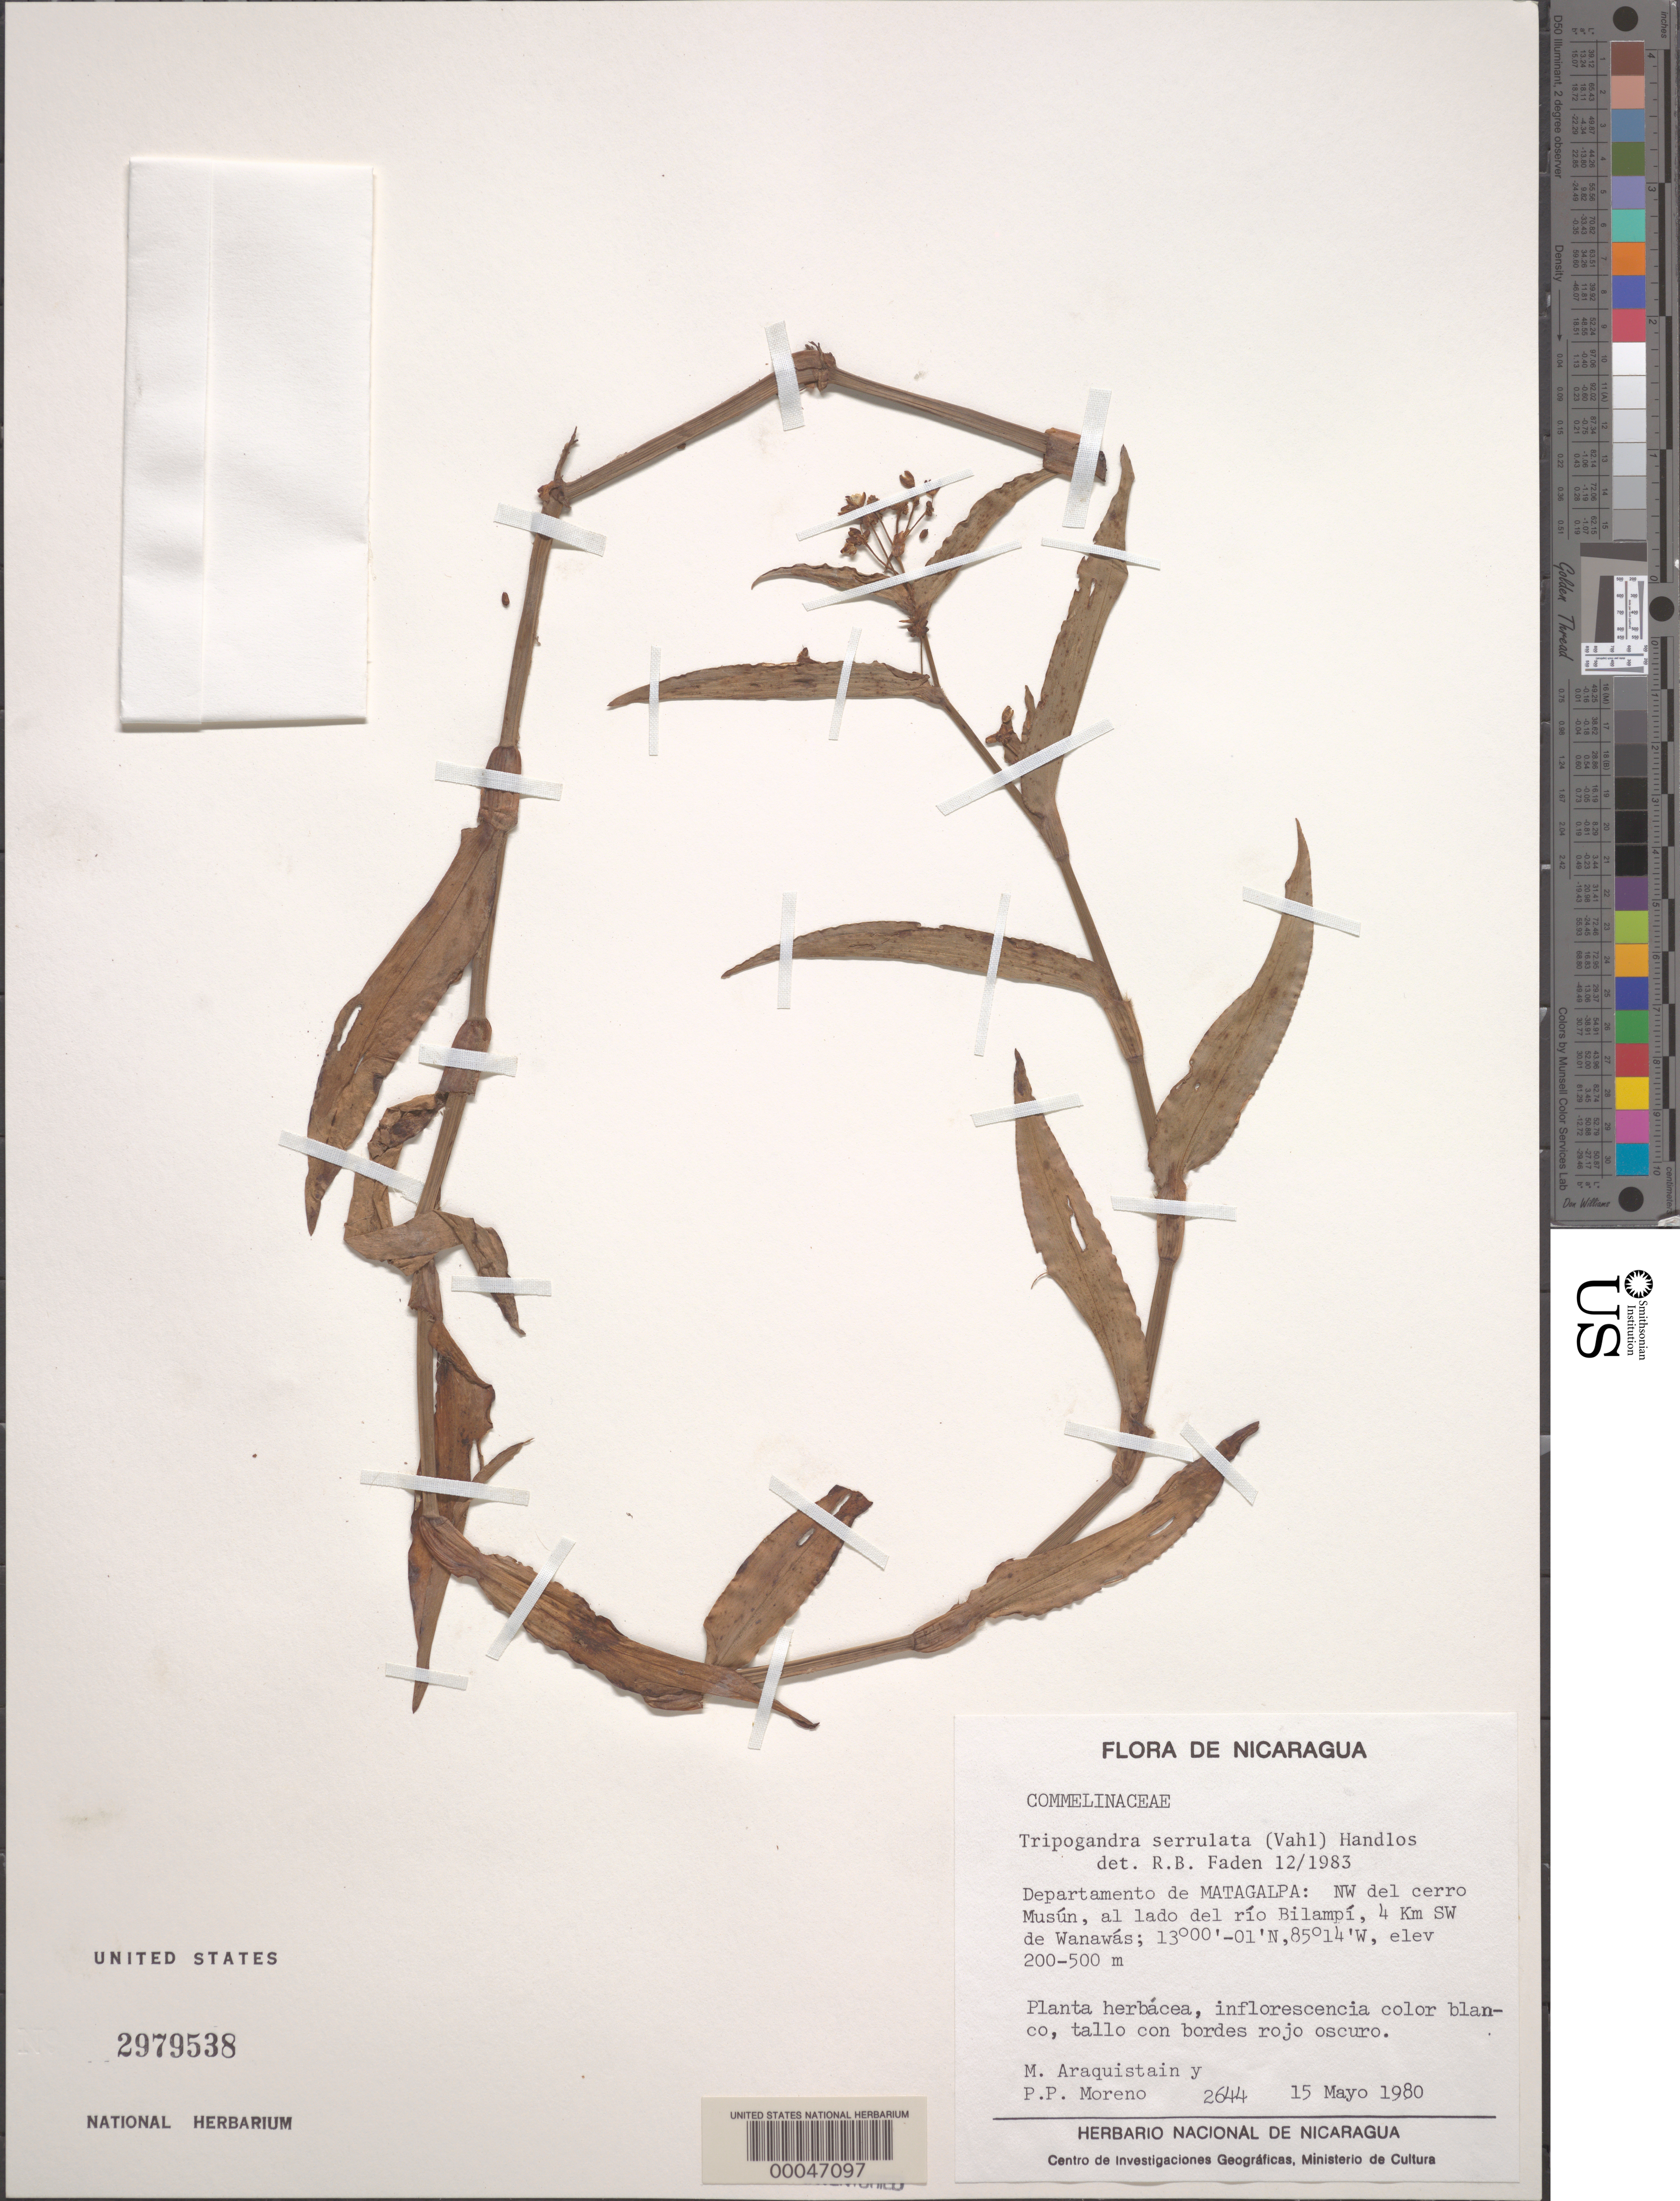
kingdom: Plantae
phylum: Tracheophyta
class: Liliopsida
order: Commelinales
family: Commelinaceae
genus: Tripogandra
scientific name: Tripogandra serrulata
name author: (Vahl) Handlos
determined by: Faden, Robert B., (US), Smithsonian Institution - National Museum of Natural History (UNITED STATES)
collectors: M. Araquistain & P. Moreno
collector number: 2644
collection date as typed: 15 May 1980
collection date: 1980-05-15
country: Nicaragua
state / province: Matagalpa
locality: Nw of cerro musun, rio bilampi, sw of wanawas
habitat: Riverbank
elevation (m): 200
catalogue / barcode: US 2979538